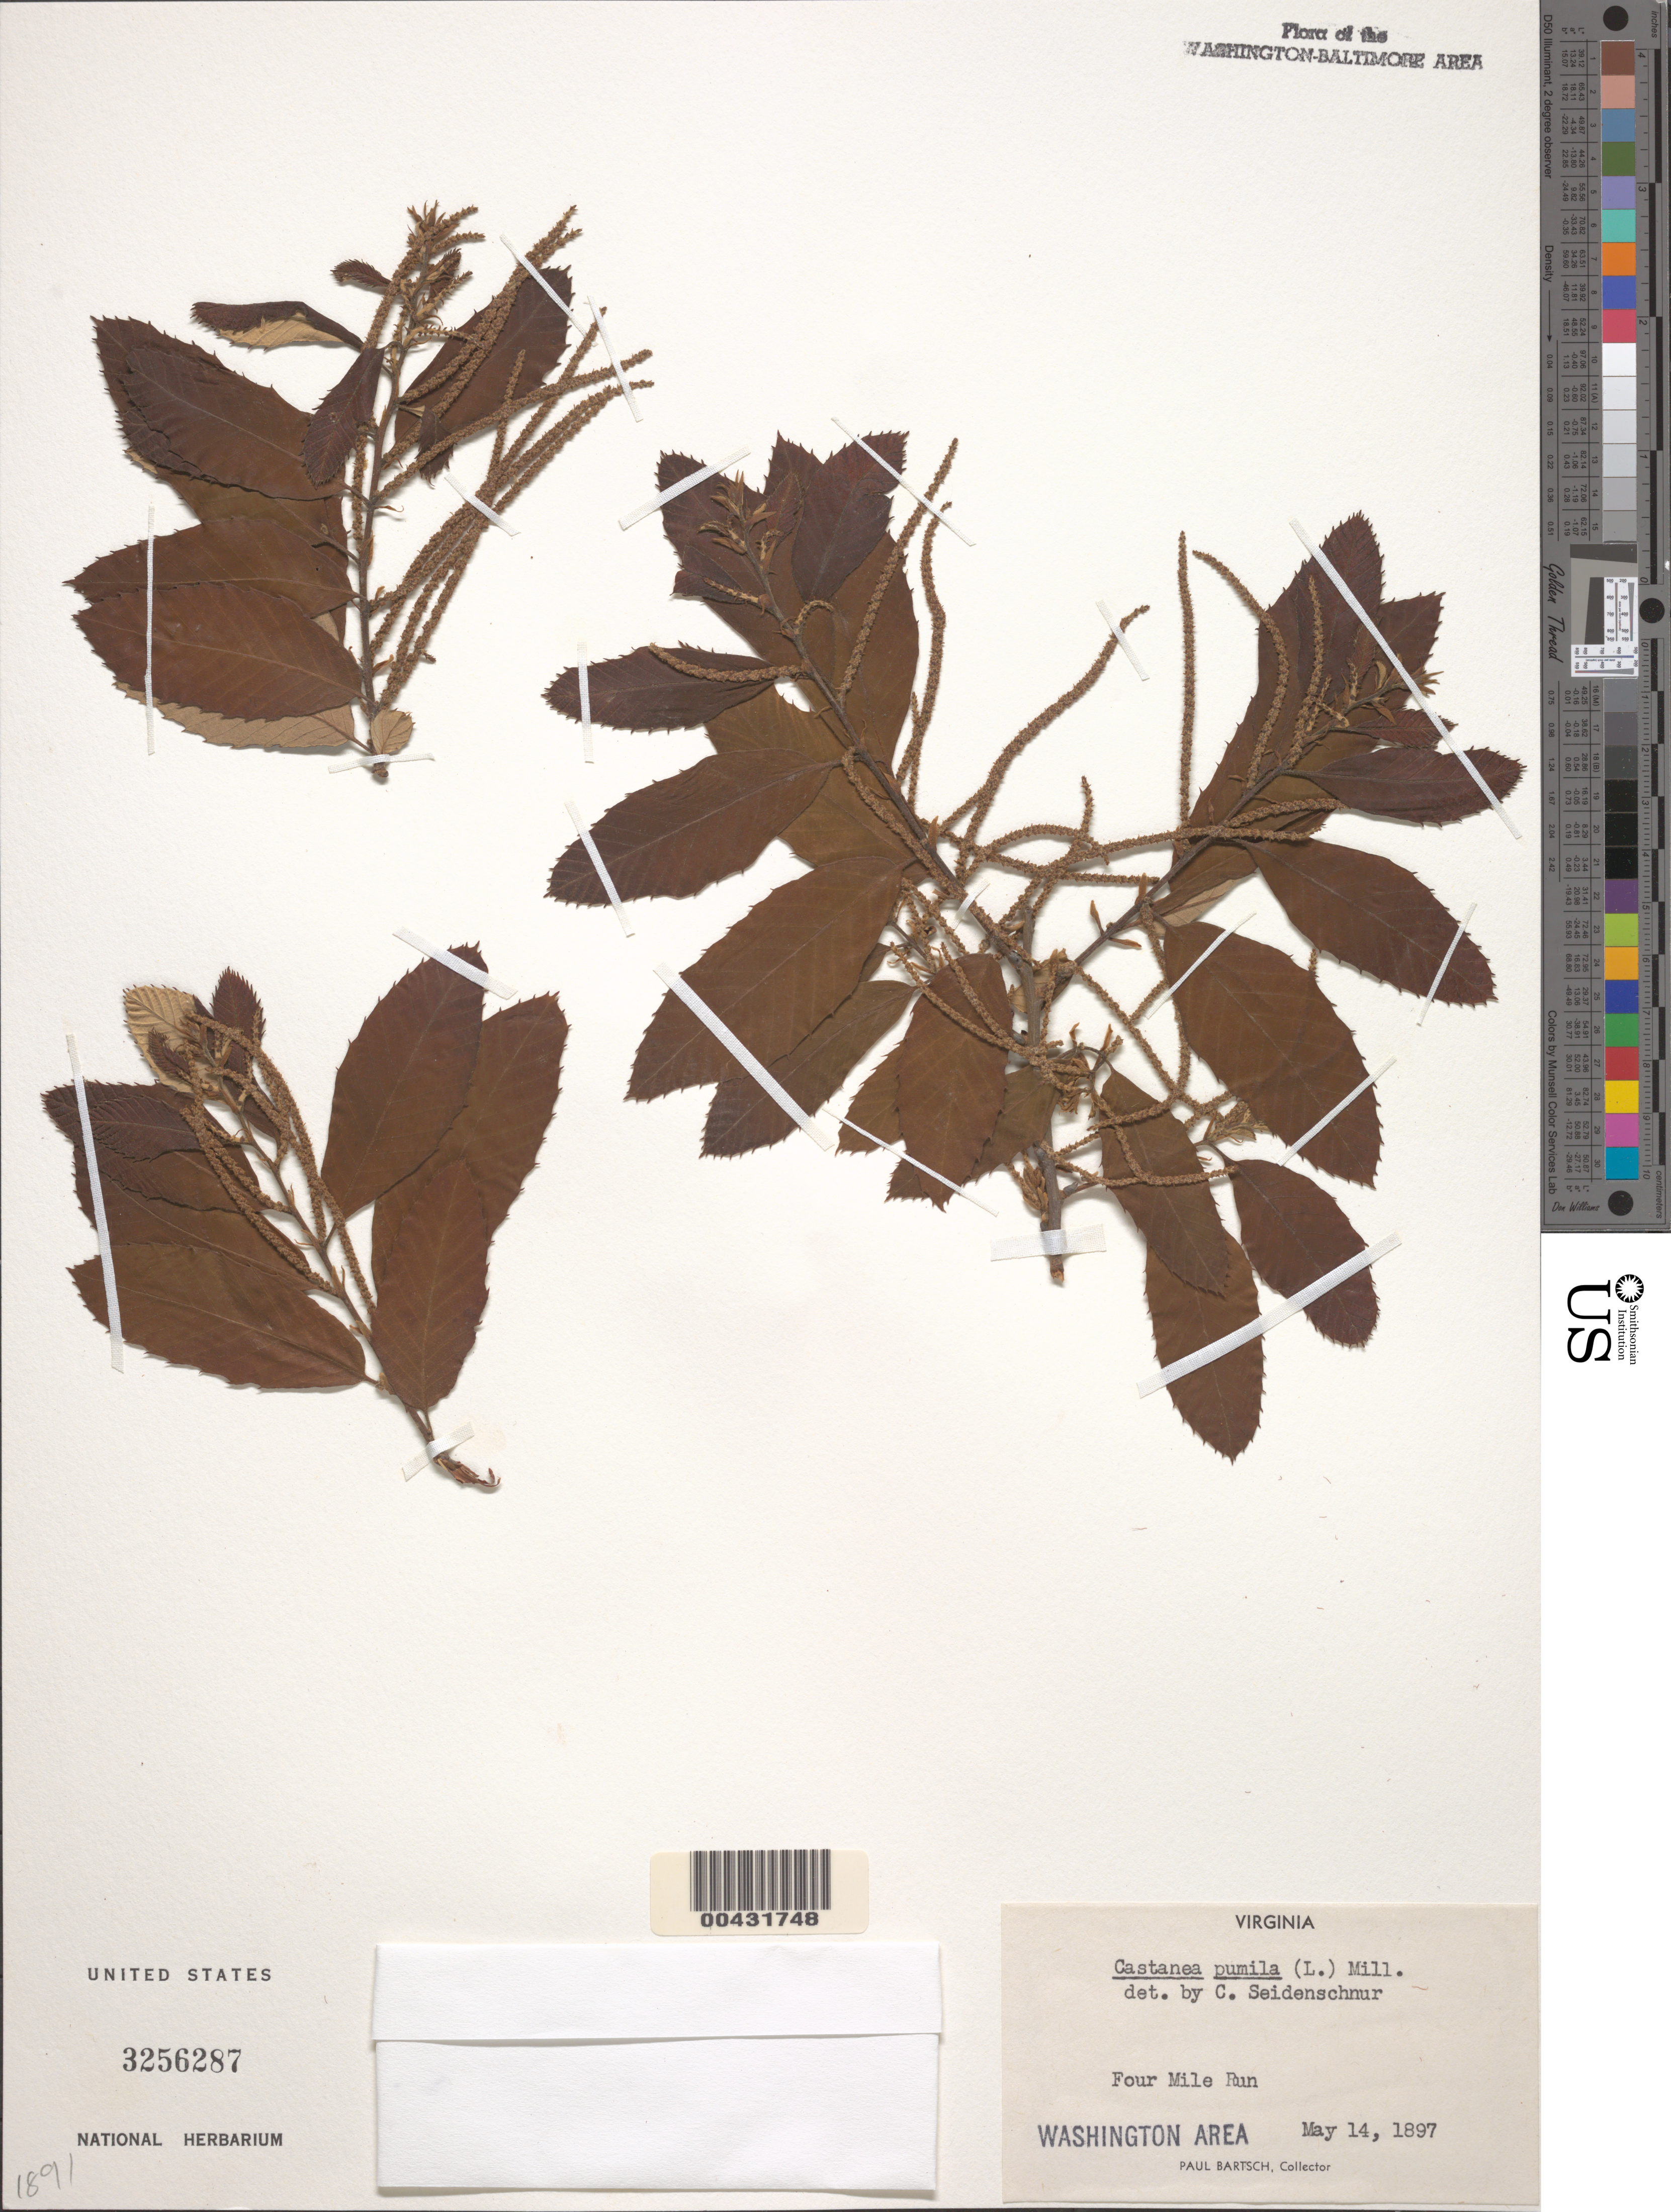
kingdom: Plantae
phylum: Tracheophyta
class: Magnoliopsida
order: Fagales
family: Fagaceae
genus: Castanea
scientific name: Castanea pumila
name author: (L.) Mill.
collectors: P. Bartsch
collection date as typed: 14 May 1897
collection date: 1897-05-14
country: United States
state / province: Virginia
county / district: Arlington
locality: Four Mile Run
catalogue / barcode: US 3256287